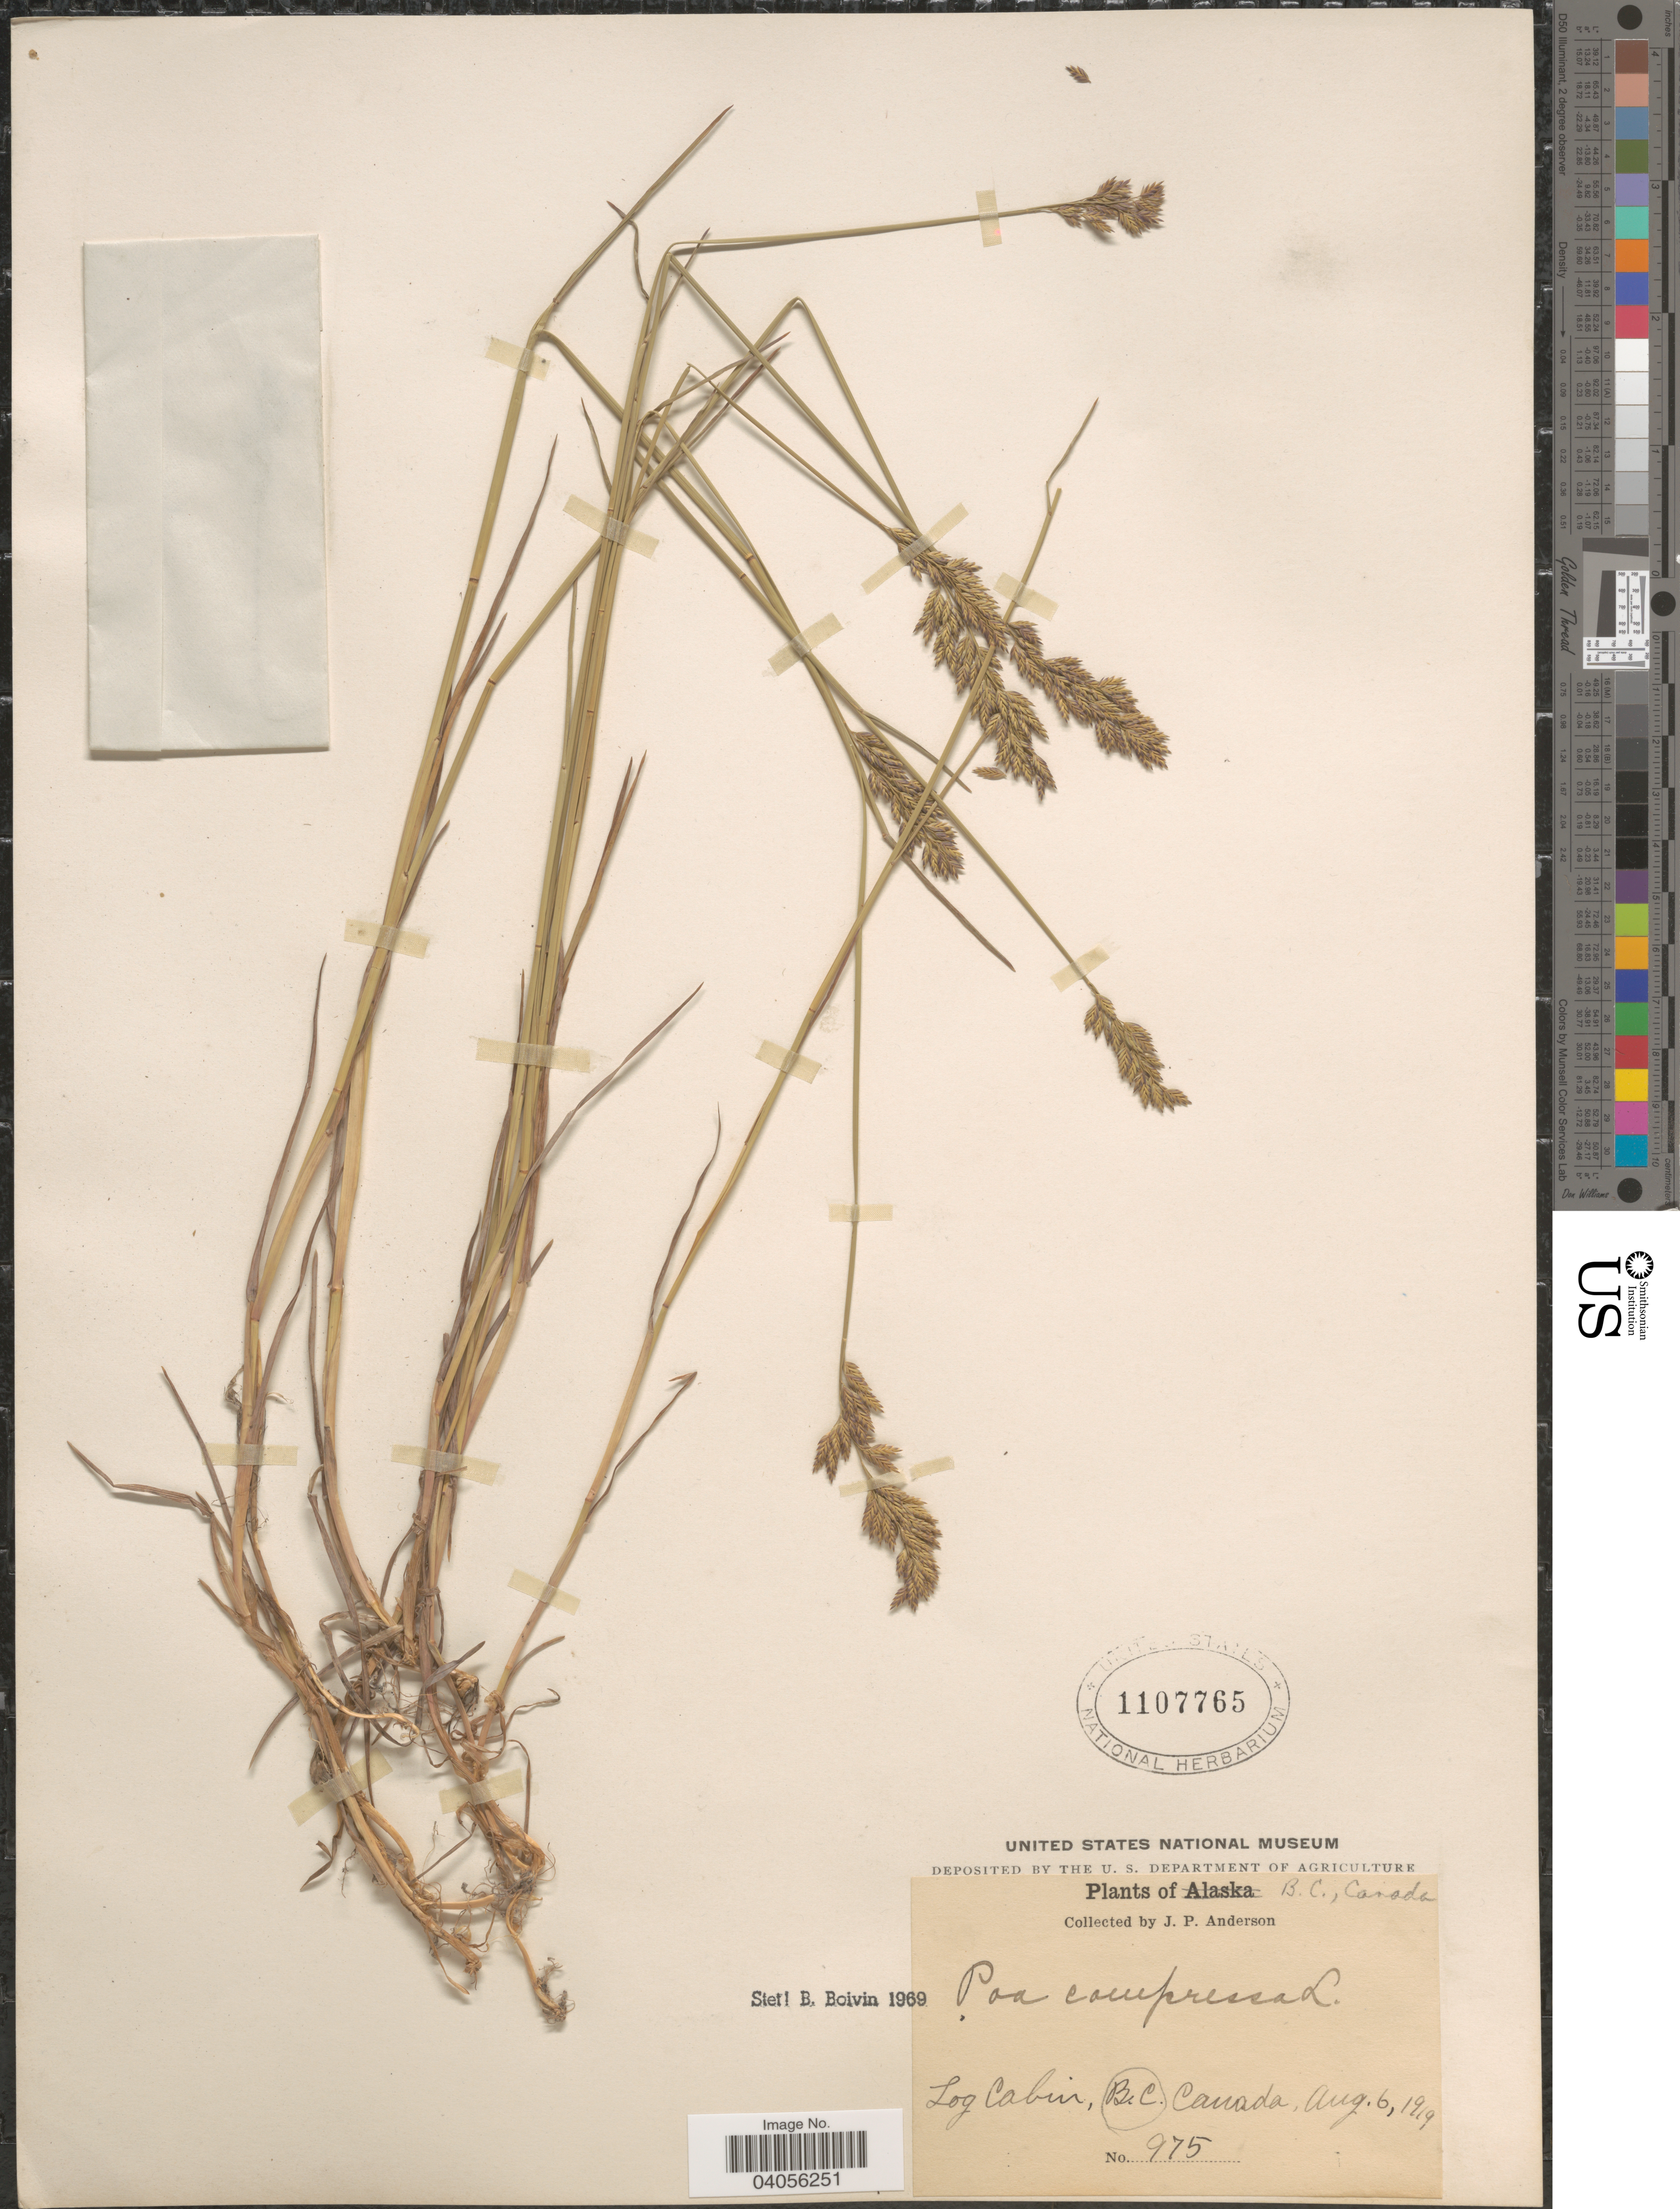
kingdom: Plantae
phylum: Tracheophyta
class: Liliopsida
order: Poales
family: Poaceae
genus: Poa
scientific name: Poa compressa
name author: L.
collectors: J. P. Anderson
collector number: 975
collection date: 1919-08-06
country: Canada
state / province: British Columbia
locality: Log Cabin.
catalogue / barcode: US 1107765